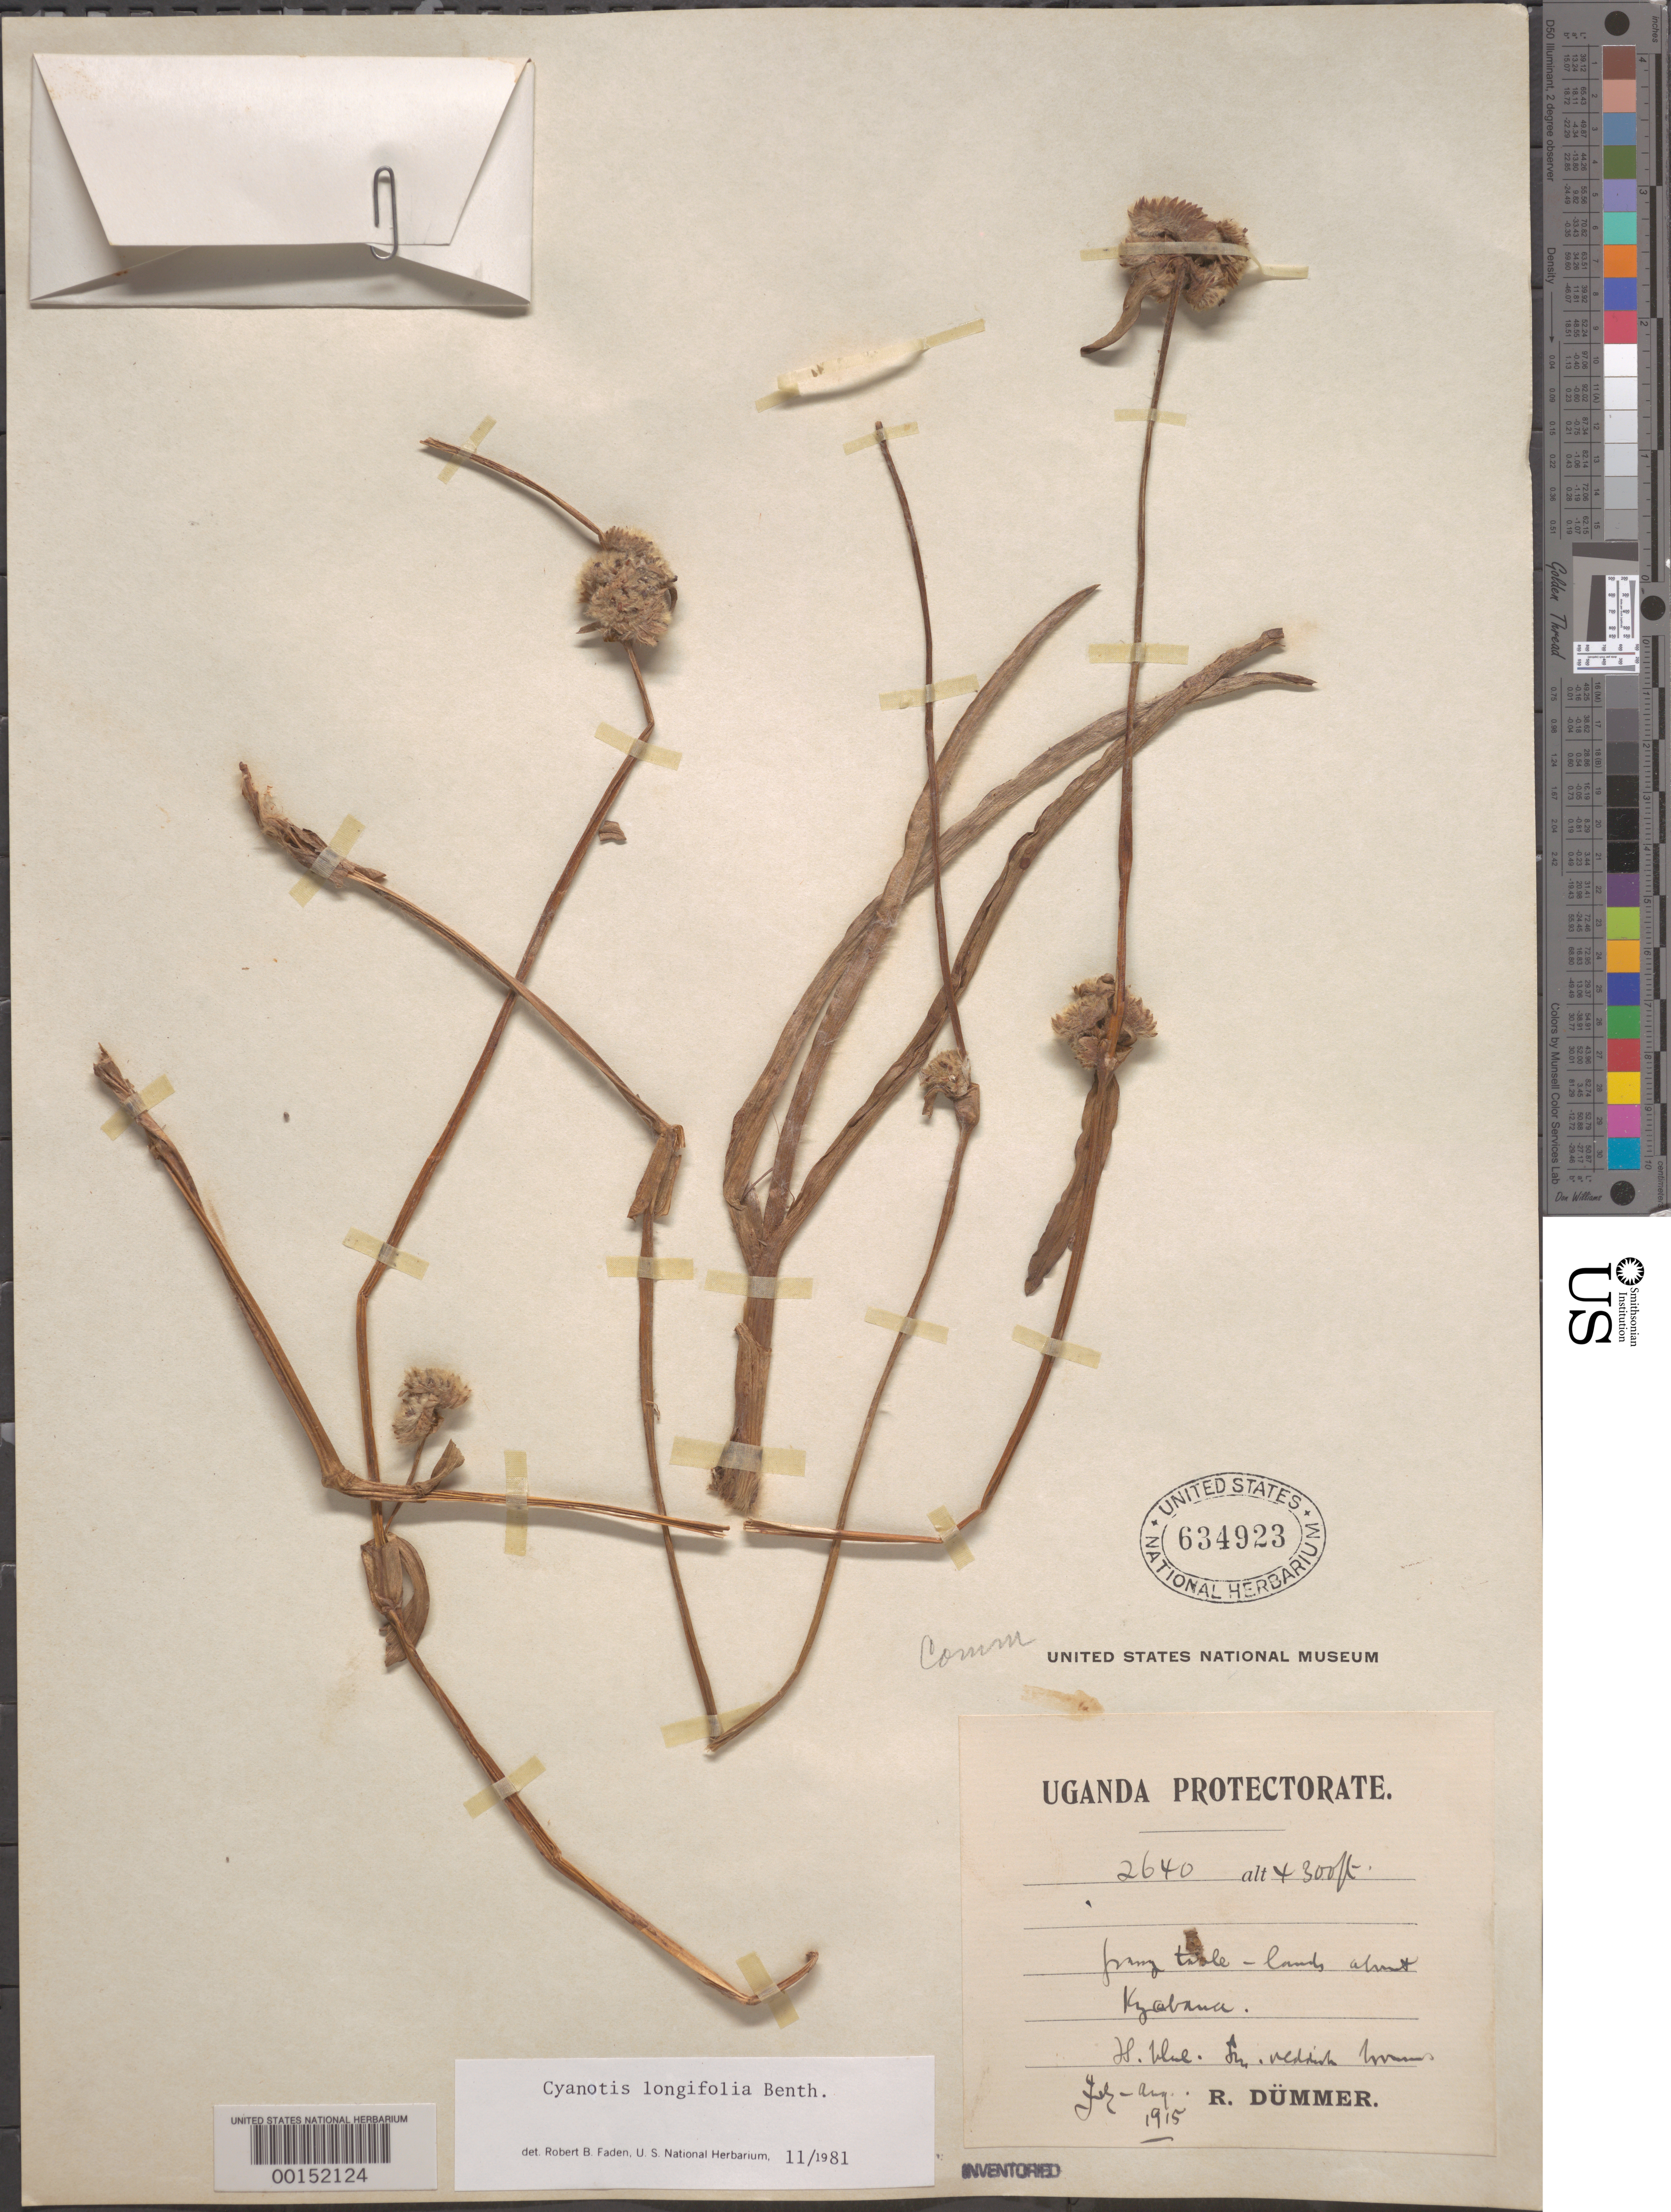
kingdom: Plantae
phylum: Tracheophyta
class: Liliopsida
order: Commelinales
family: Commelinaceae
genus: Cyanotis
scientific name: Cyanotis longifolia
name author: Benth.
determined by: Faden, Robert B., (US), Smithsonian Institution - National Museum of Natural History (UNITED STATES)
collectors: R. Dümmer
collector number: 2640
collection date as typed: Jul 1915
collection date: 1915-07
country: Uganda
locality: Near kzabance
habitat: Tablelands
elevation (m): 1312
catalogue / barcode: US 634923